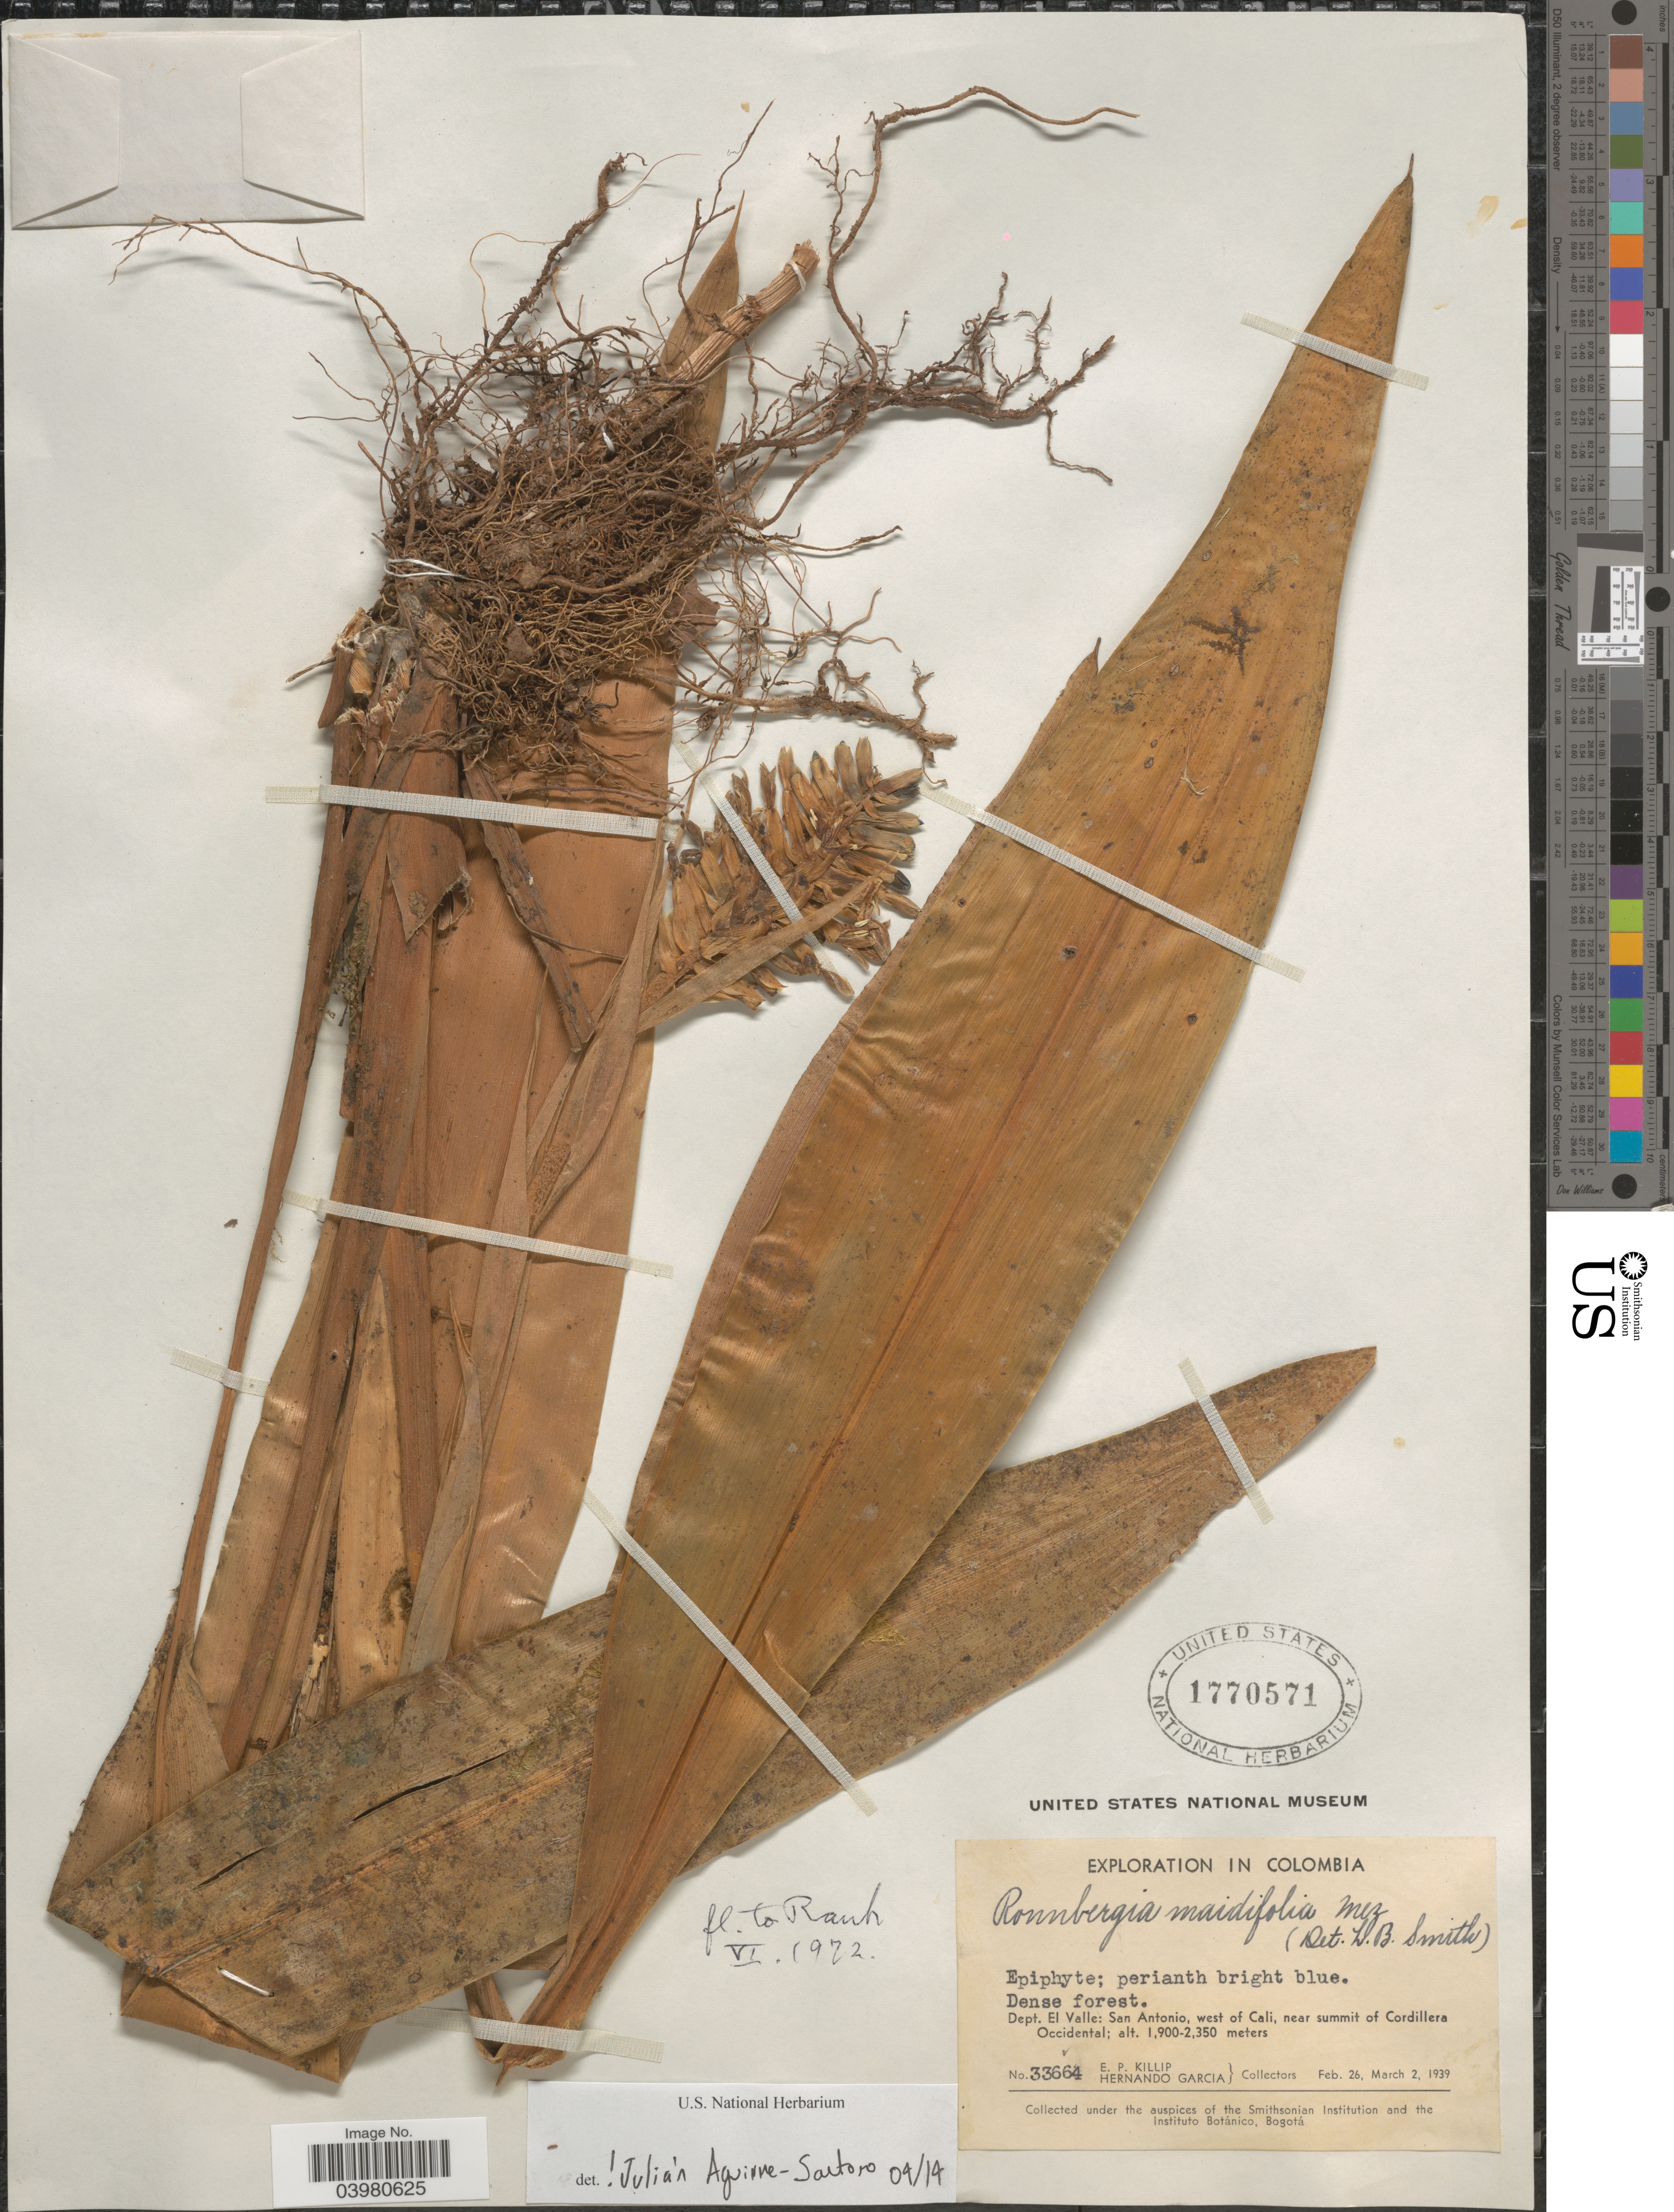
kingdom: Plantae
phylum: Tracheophyta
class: Liliopsida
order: Poales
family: Bromeliaceae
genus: Ronnbergia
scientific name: Ronnbergia maidifolia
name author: Mez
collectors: E. P. Killip & H. Garcia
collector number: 33664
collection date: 1939-02-26/1939-03-02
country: Colombia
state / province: Valle del Cauca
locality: Dept. El Valle: San Antonio, west of Cali, near summit of Cordillera Occidental.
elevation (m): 1900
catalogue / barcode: US 1770571